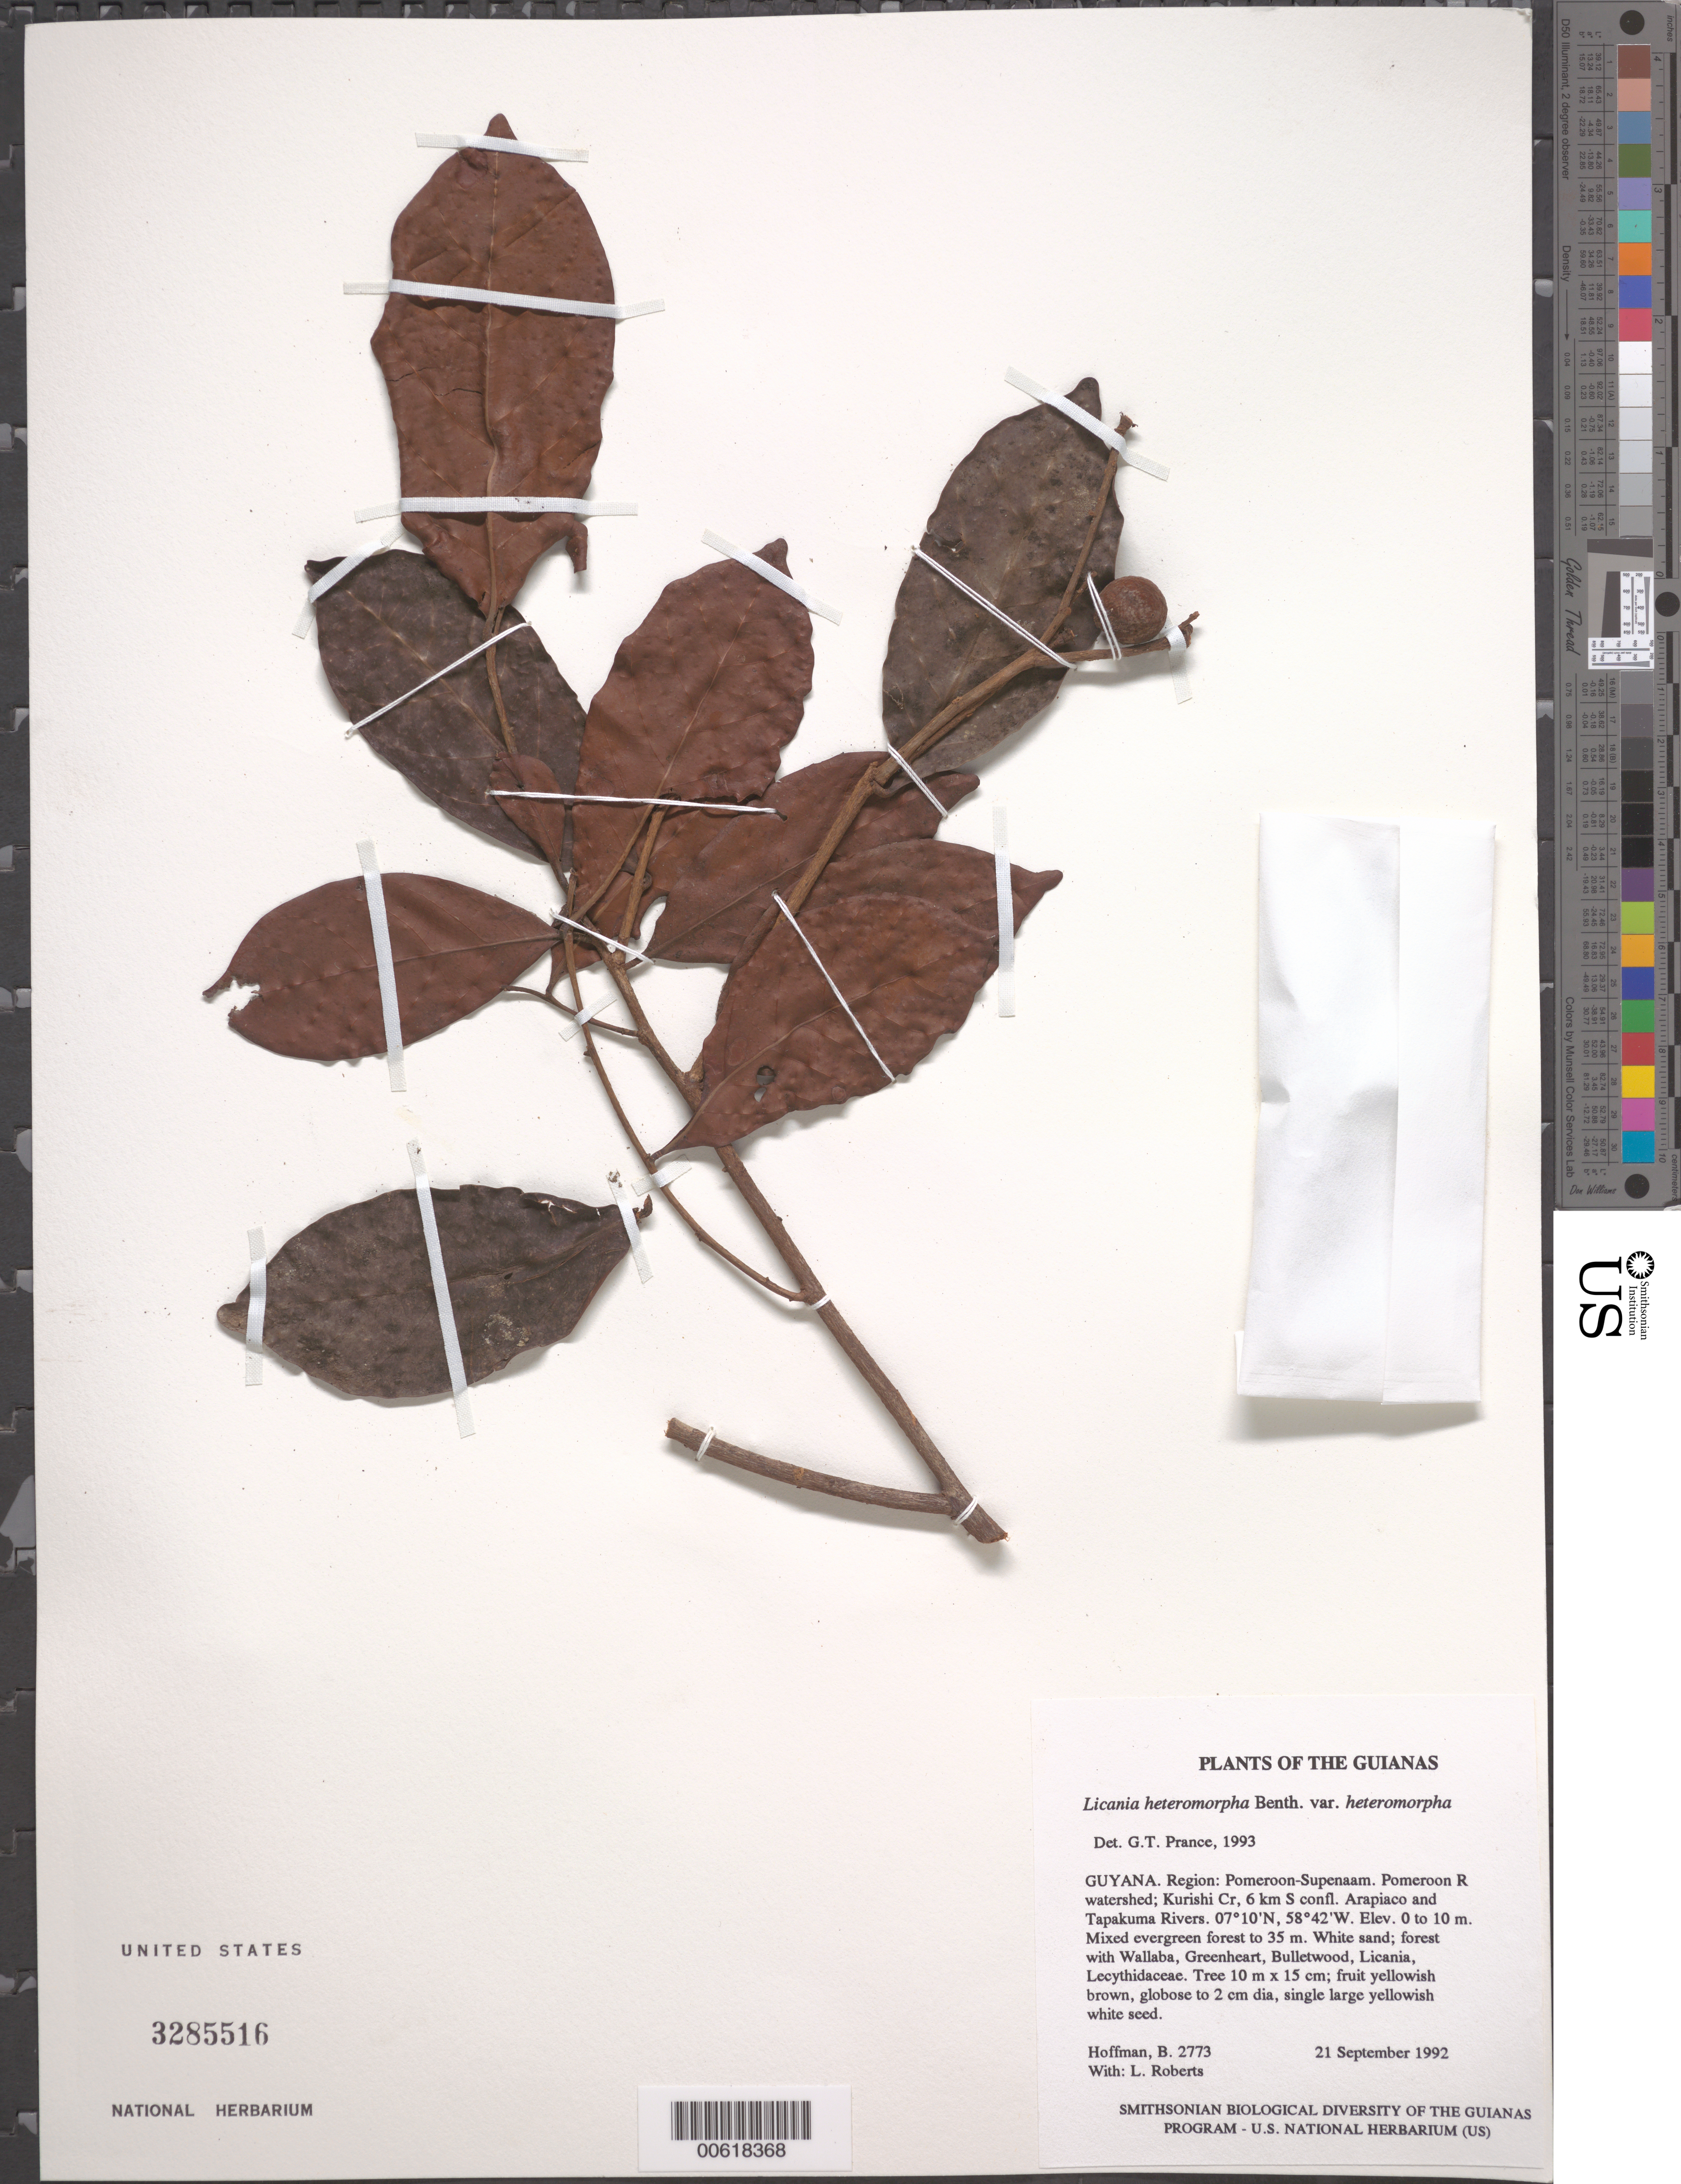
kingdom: Plantae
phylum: Tracheophyta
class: Magnoliopsida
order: Malpighiales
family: Chrysobalanaceae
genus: Hymenopus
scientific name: Hymenopus heteromorphus var. heteromorphus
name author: (Benth.) Sothers & Prance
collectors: B. Hoffman & L. Roberts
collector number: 2773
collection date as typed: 21 September 1992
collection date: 1992-09-21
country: Guyana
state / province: Pomeroon-Supenaam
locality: Pomeroon River watershed; Kurishi Creek, 6 km S of confluence of Arapiaco and Tapakuma Rivers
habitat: Mixed evergreen forest to 35 m. White sand; forest with Wallaba, Greenheart, Bulletwood, Licania, Lecythidaceae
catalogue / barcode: US 3285516